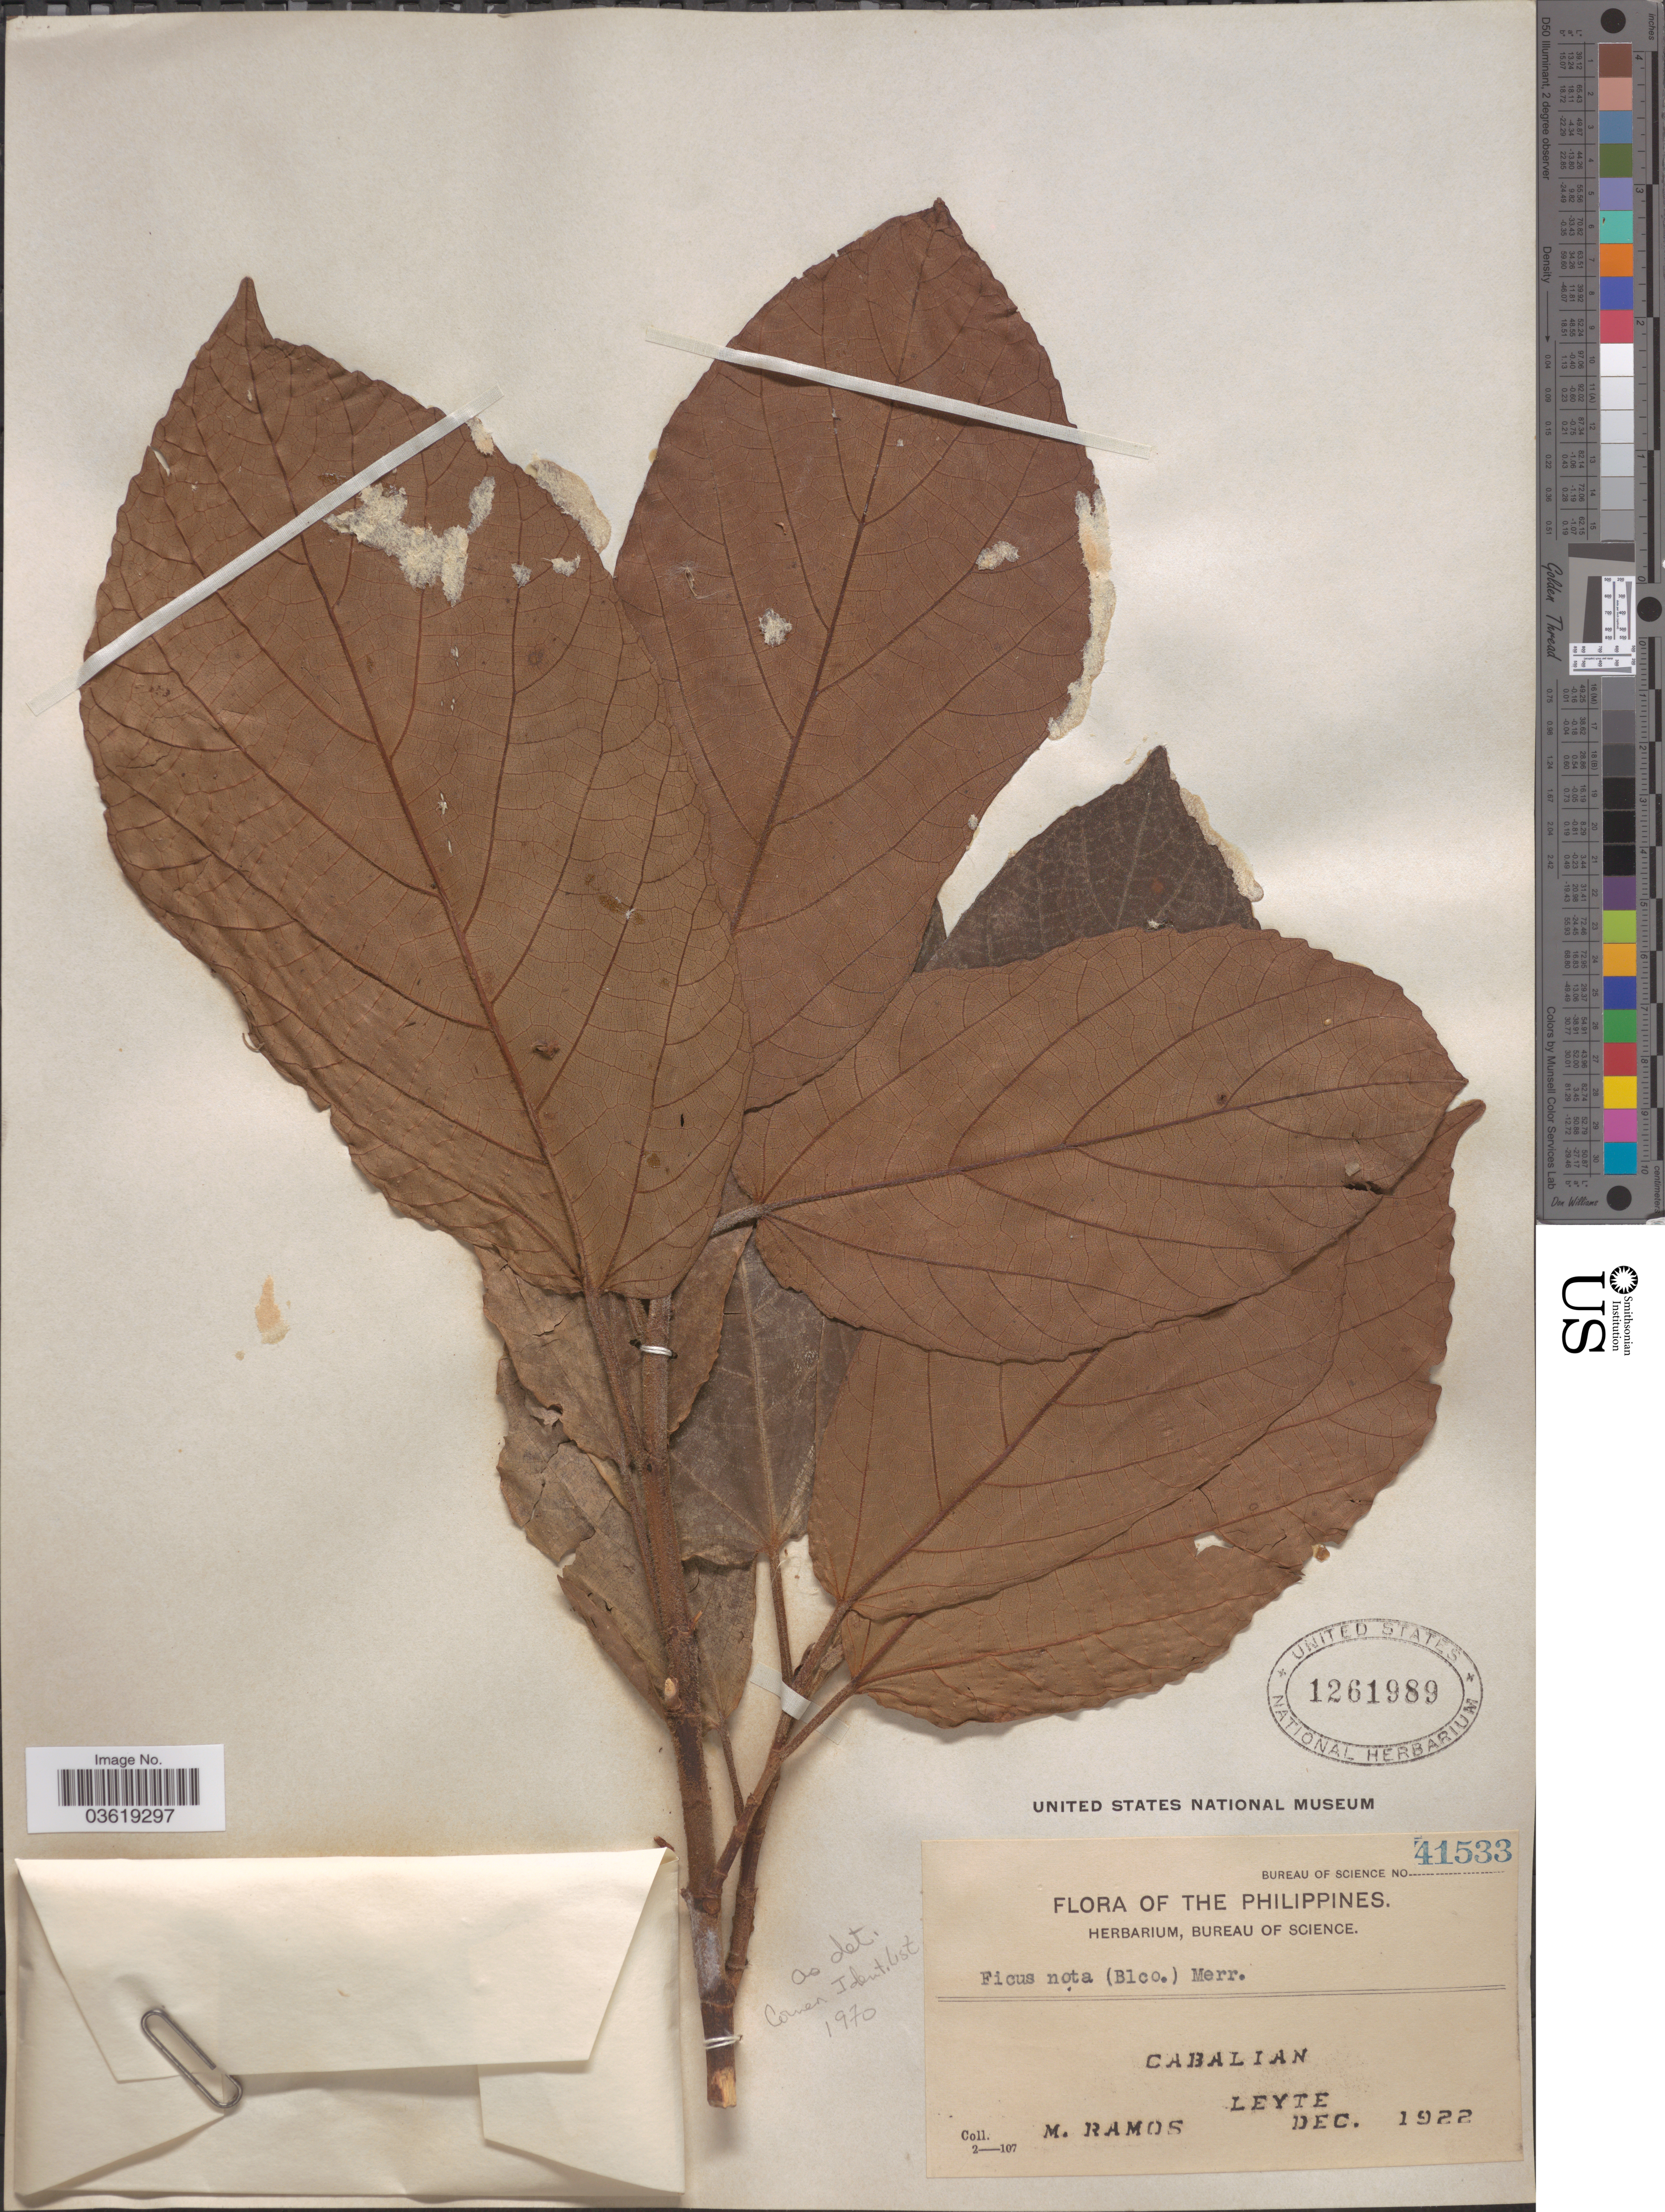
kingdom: Plantae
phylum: Tracheophyta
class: Magnoliopsida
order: Rosales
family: Moraceae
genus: Ficus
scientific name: Ficus nota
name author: (C.E. Blanco) Merr.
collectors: M. Ramos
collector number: Bureau of Science 41533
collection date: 1922-12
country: Philippines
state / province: Eastern Visayas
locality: Cabalian, Leyte.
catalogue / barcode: US 1261989